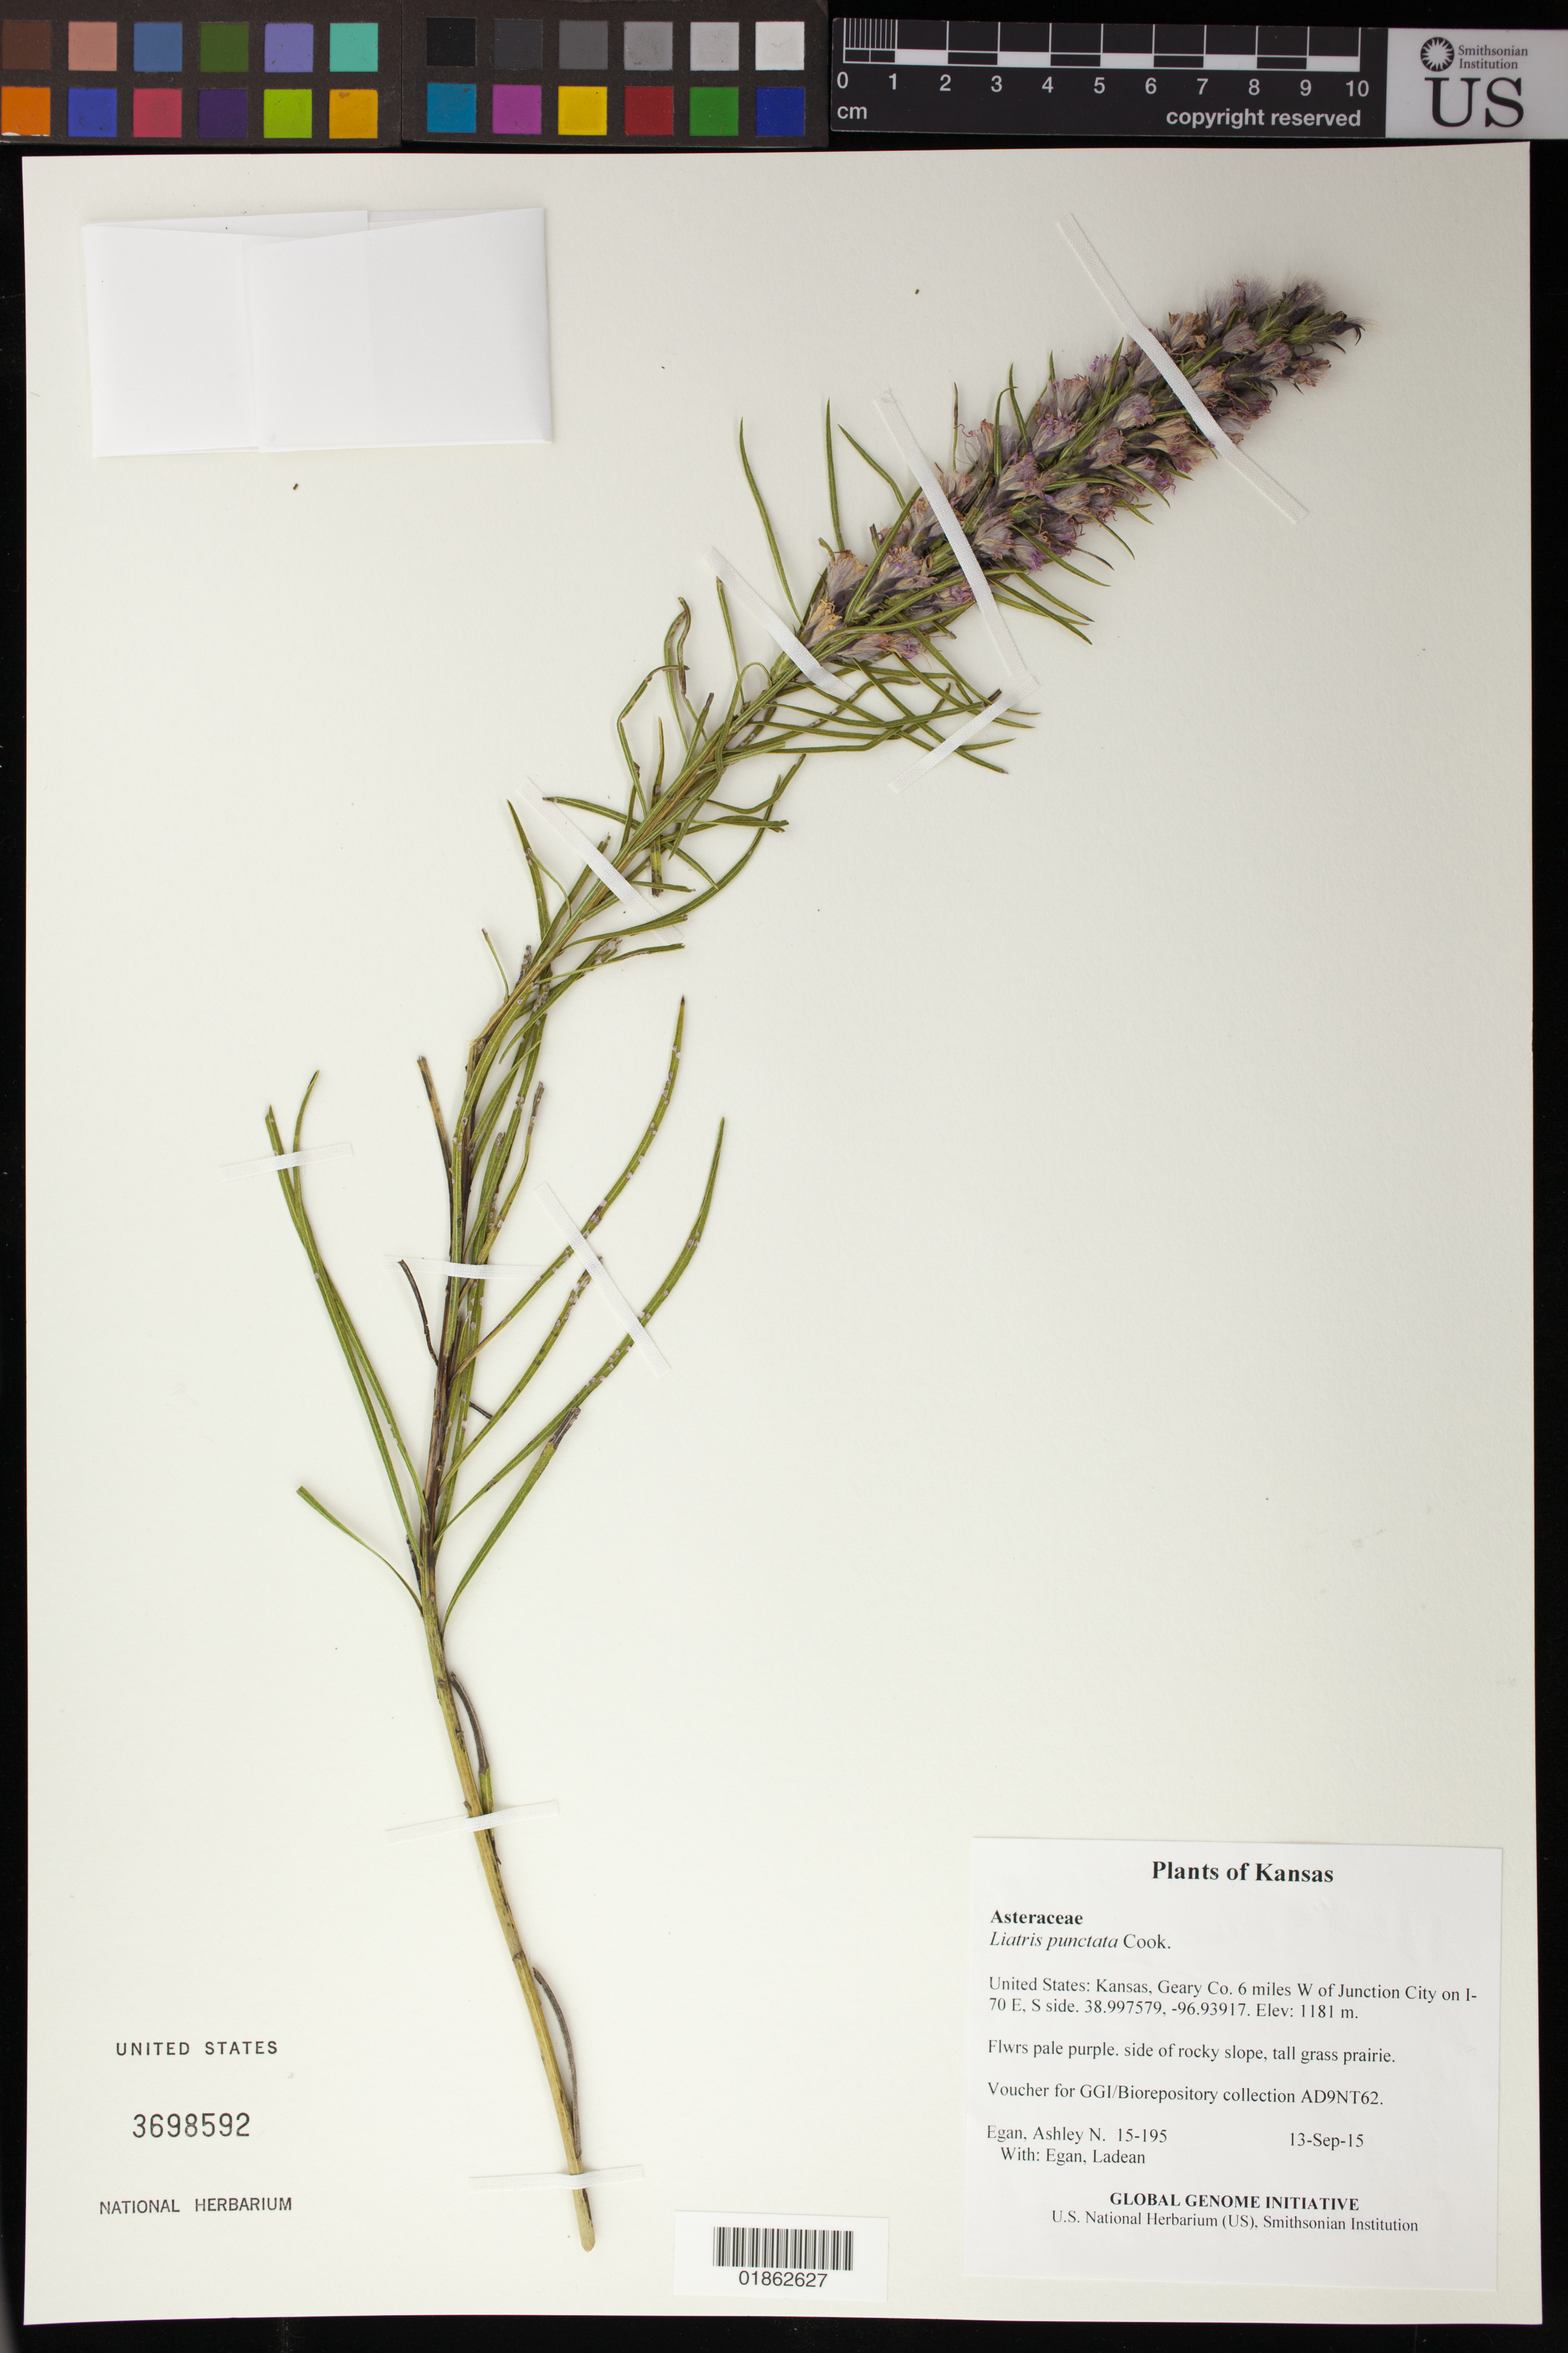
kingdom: Plantae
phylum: Tracheophyta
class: Magnoliopsida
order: Asterales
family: Asteraceae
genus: Liatris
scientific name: Liatris punctata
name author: Hook.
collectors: A. N. Egan & L. Egan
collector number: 15-195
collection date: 2015-09-13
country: United States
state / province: Kansas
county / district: Geary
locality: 6 miles W of Junction City on I-70 E, S side.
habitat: side of rocky slope, tall grass prairie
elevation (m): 1181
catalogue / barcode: US 3698592